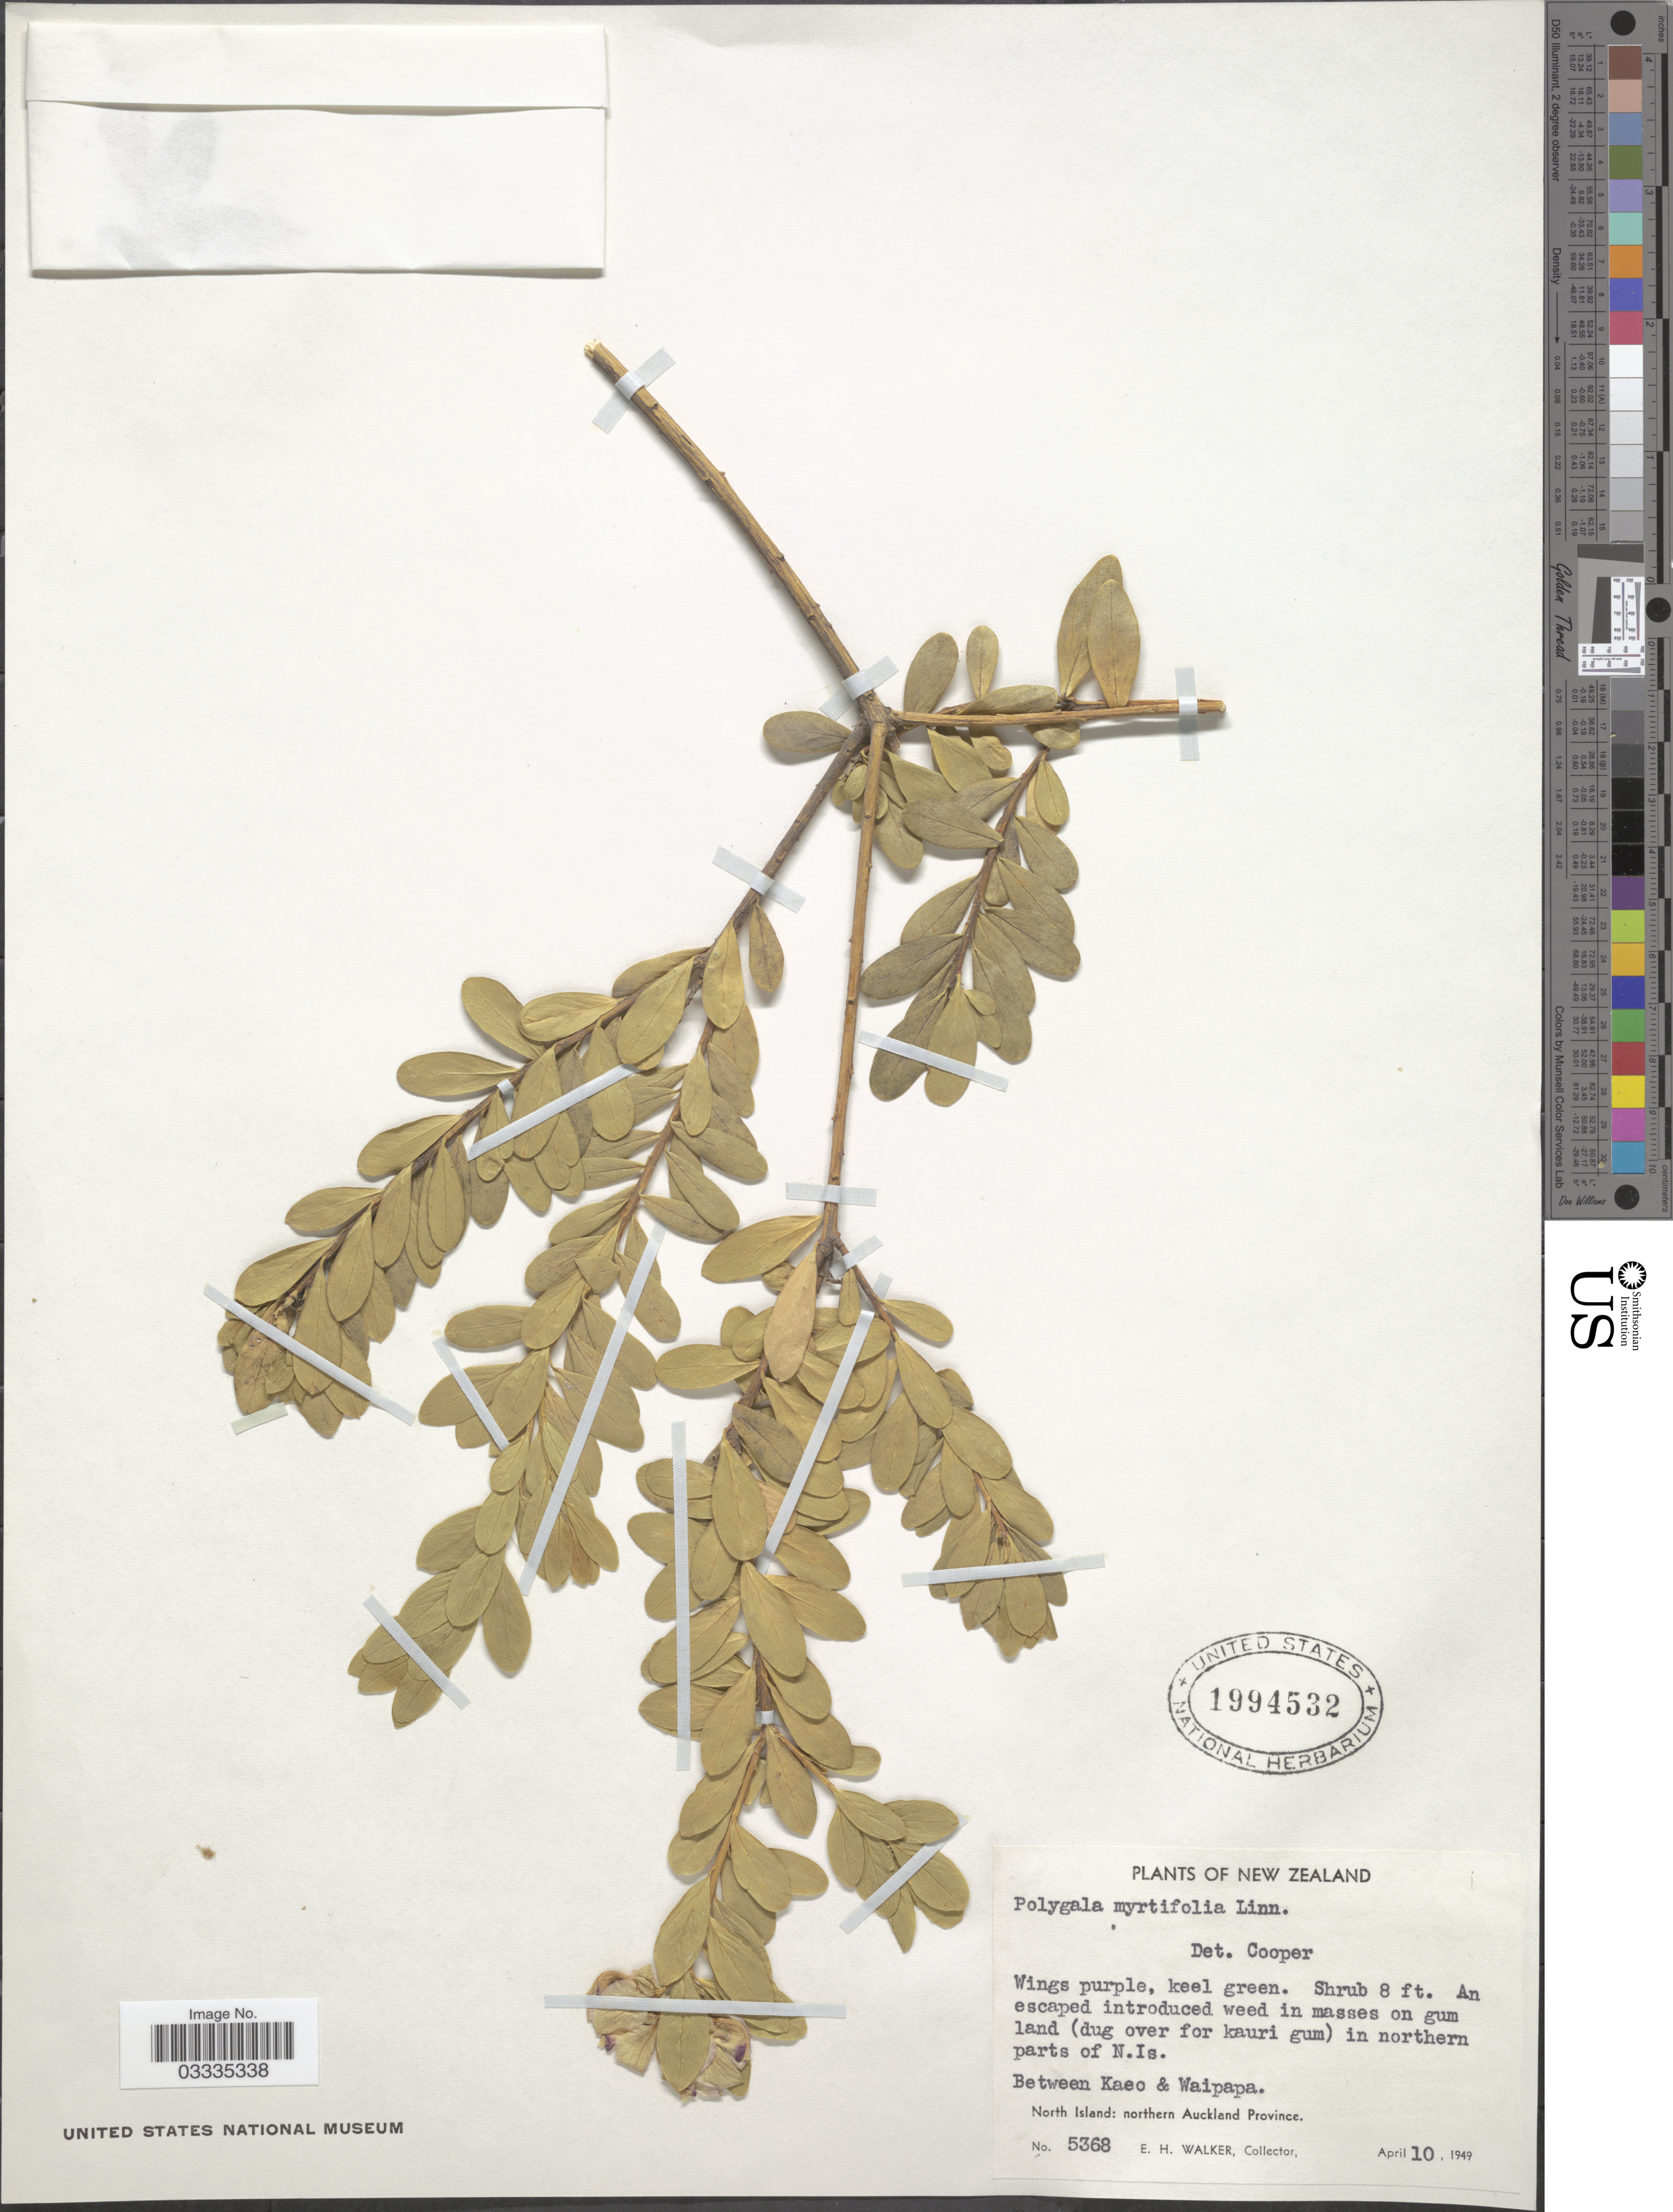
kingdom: Plantae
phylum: Tracheophyta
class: Magnoliopsida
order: Fabales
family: Polygalaceae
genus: Polygala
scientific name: Polygala myrtifolia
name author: L.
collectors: E. H. Walker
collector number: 5368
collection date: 1949-04-10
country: New Zealand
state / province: Auckland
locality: In northern parts of N. Is. Between Kaeo & Waipapa. North Island: northern Auckland Province.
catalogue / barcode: US 1994532